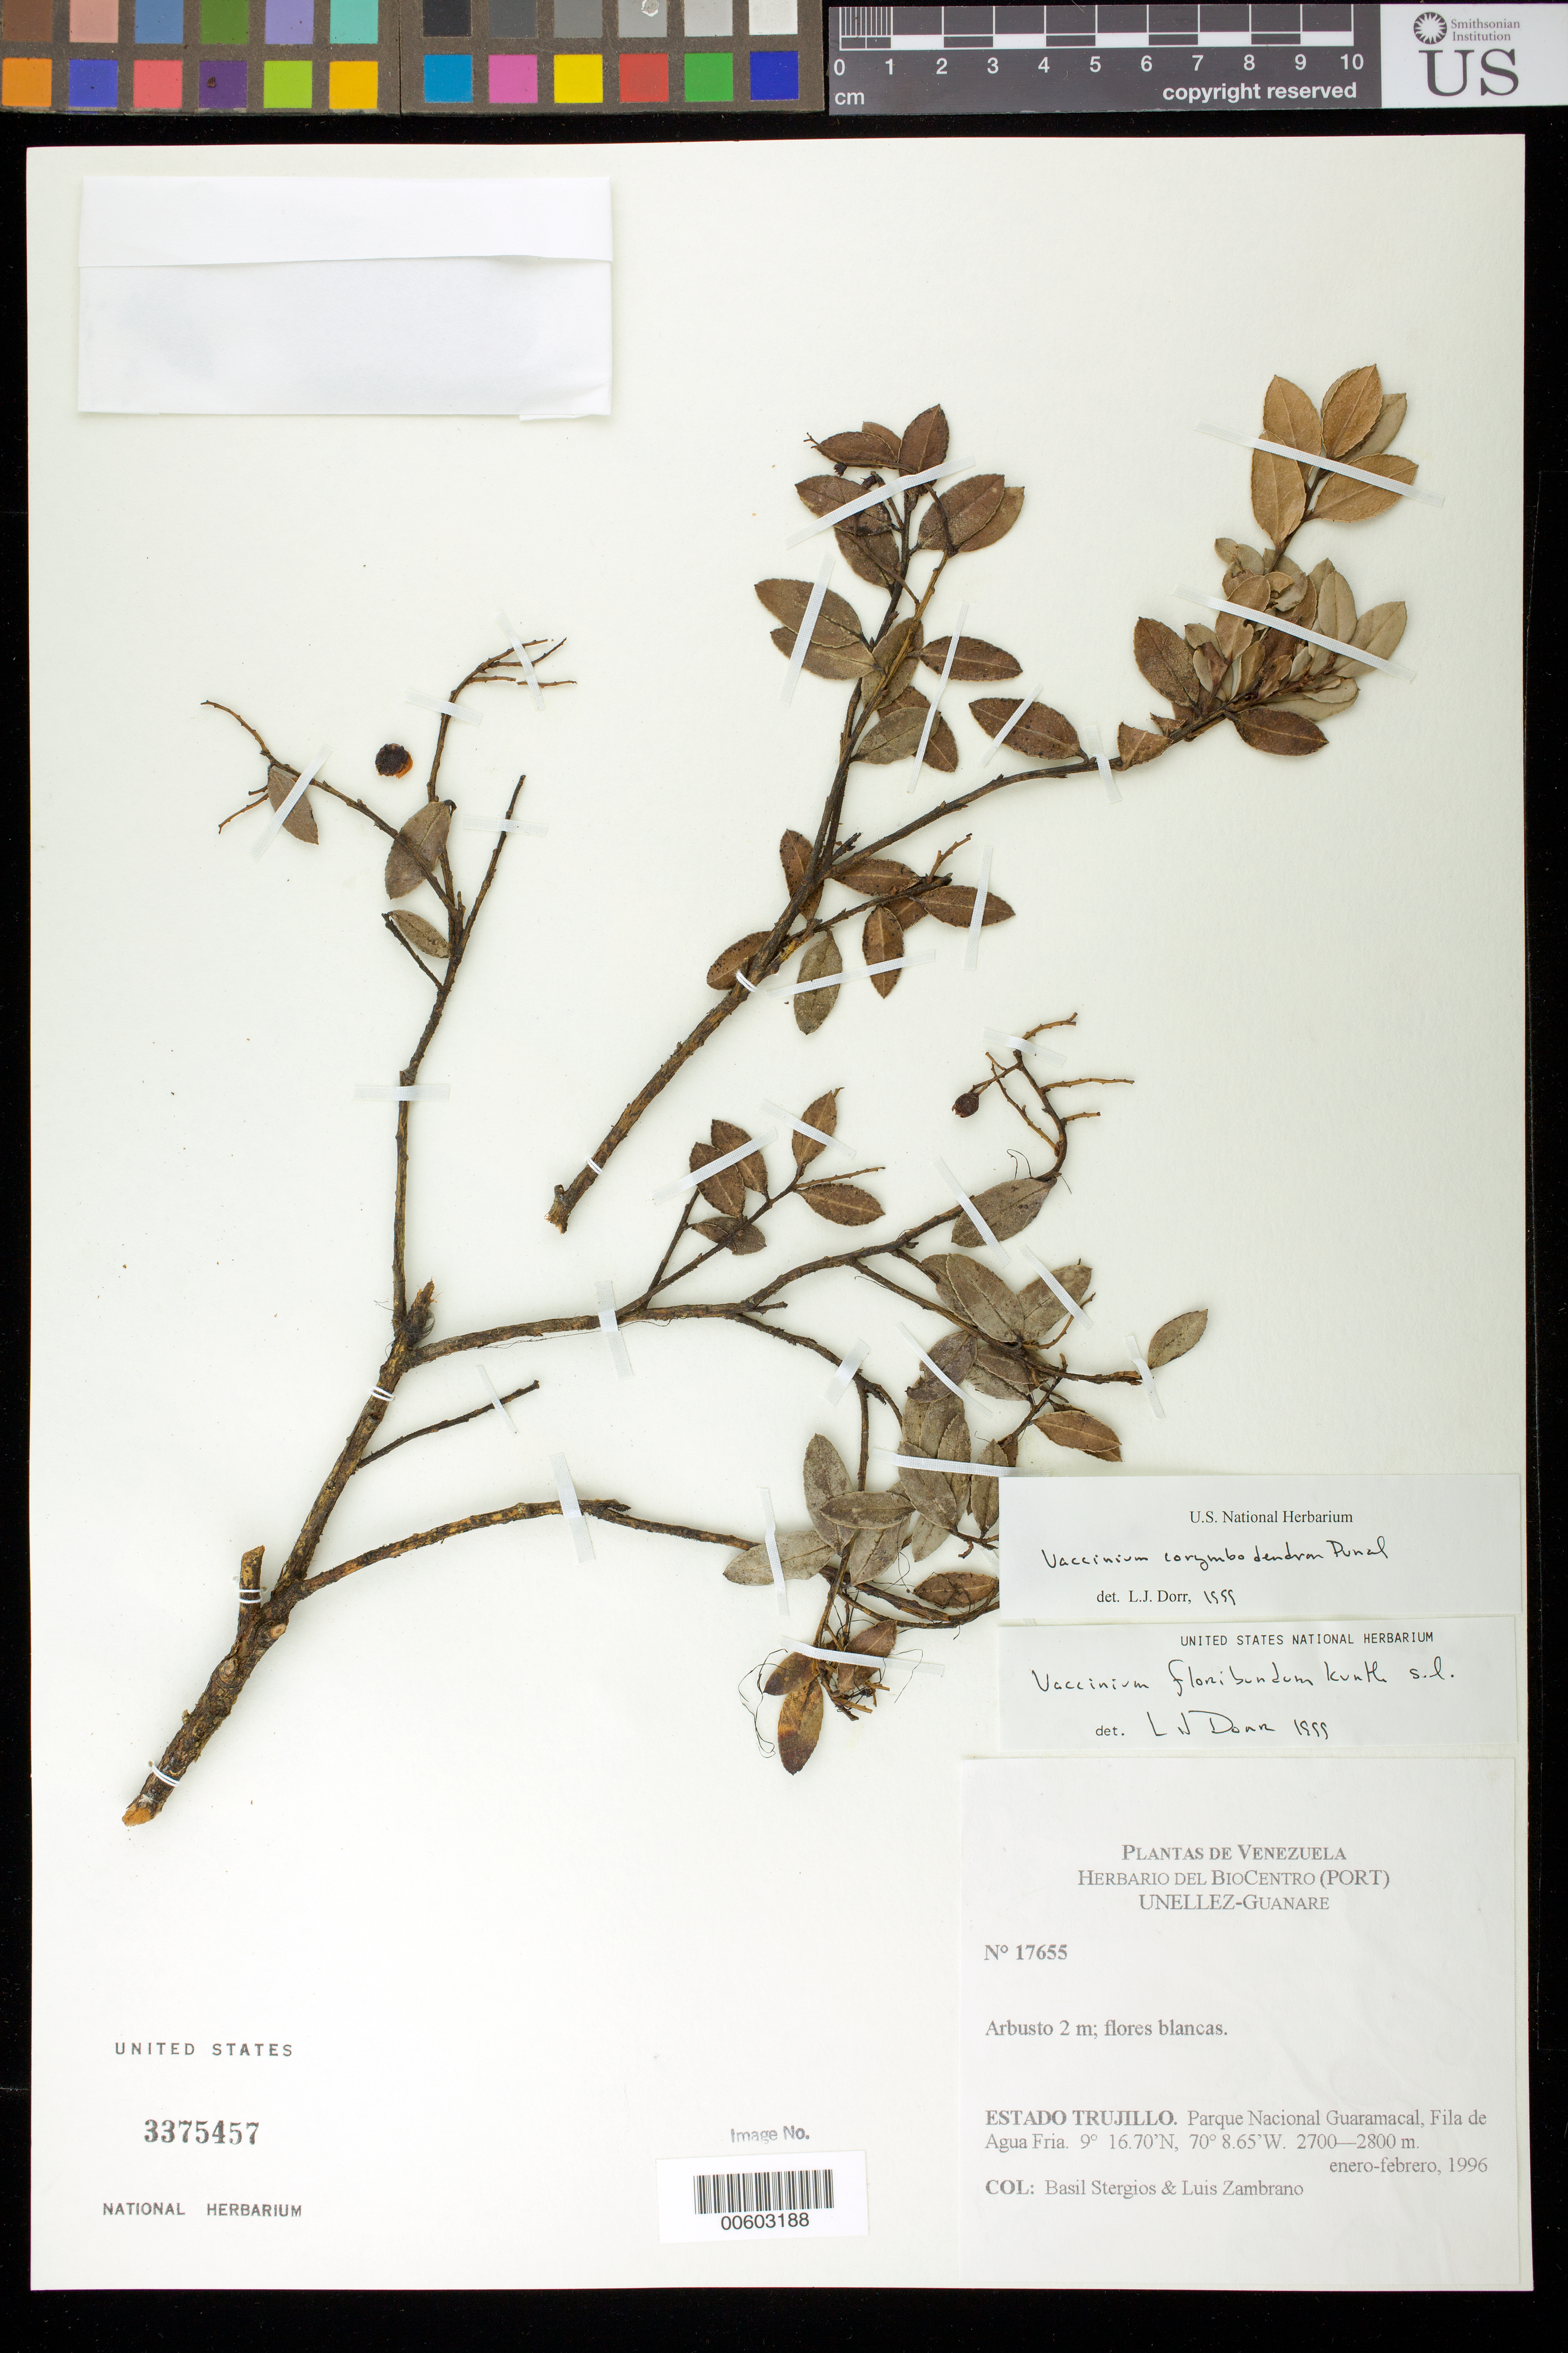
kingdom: Plantae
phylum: Tracheophyta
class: Magnoliopsida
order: Ericales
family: Ericaceae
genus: Vaccinium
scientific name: Vaccinium floribundum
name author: Kunth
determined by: Dorr, L. J., (BOT), Smithsonian Institution - National Museum of Natural History (UNITED STATES)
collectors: B. G. Stergios & L. Zambrano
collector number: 17655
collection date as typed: Jan 1996 to -- Feb 1996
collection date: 1996-01/1996-02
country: Venezuela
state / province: Trujillo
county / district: Boconó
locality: Parque Nacional Guaramacal, Fila de Agua Fria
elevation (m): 2700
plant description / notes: CTES, PORT, US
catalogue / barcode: US 3375457